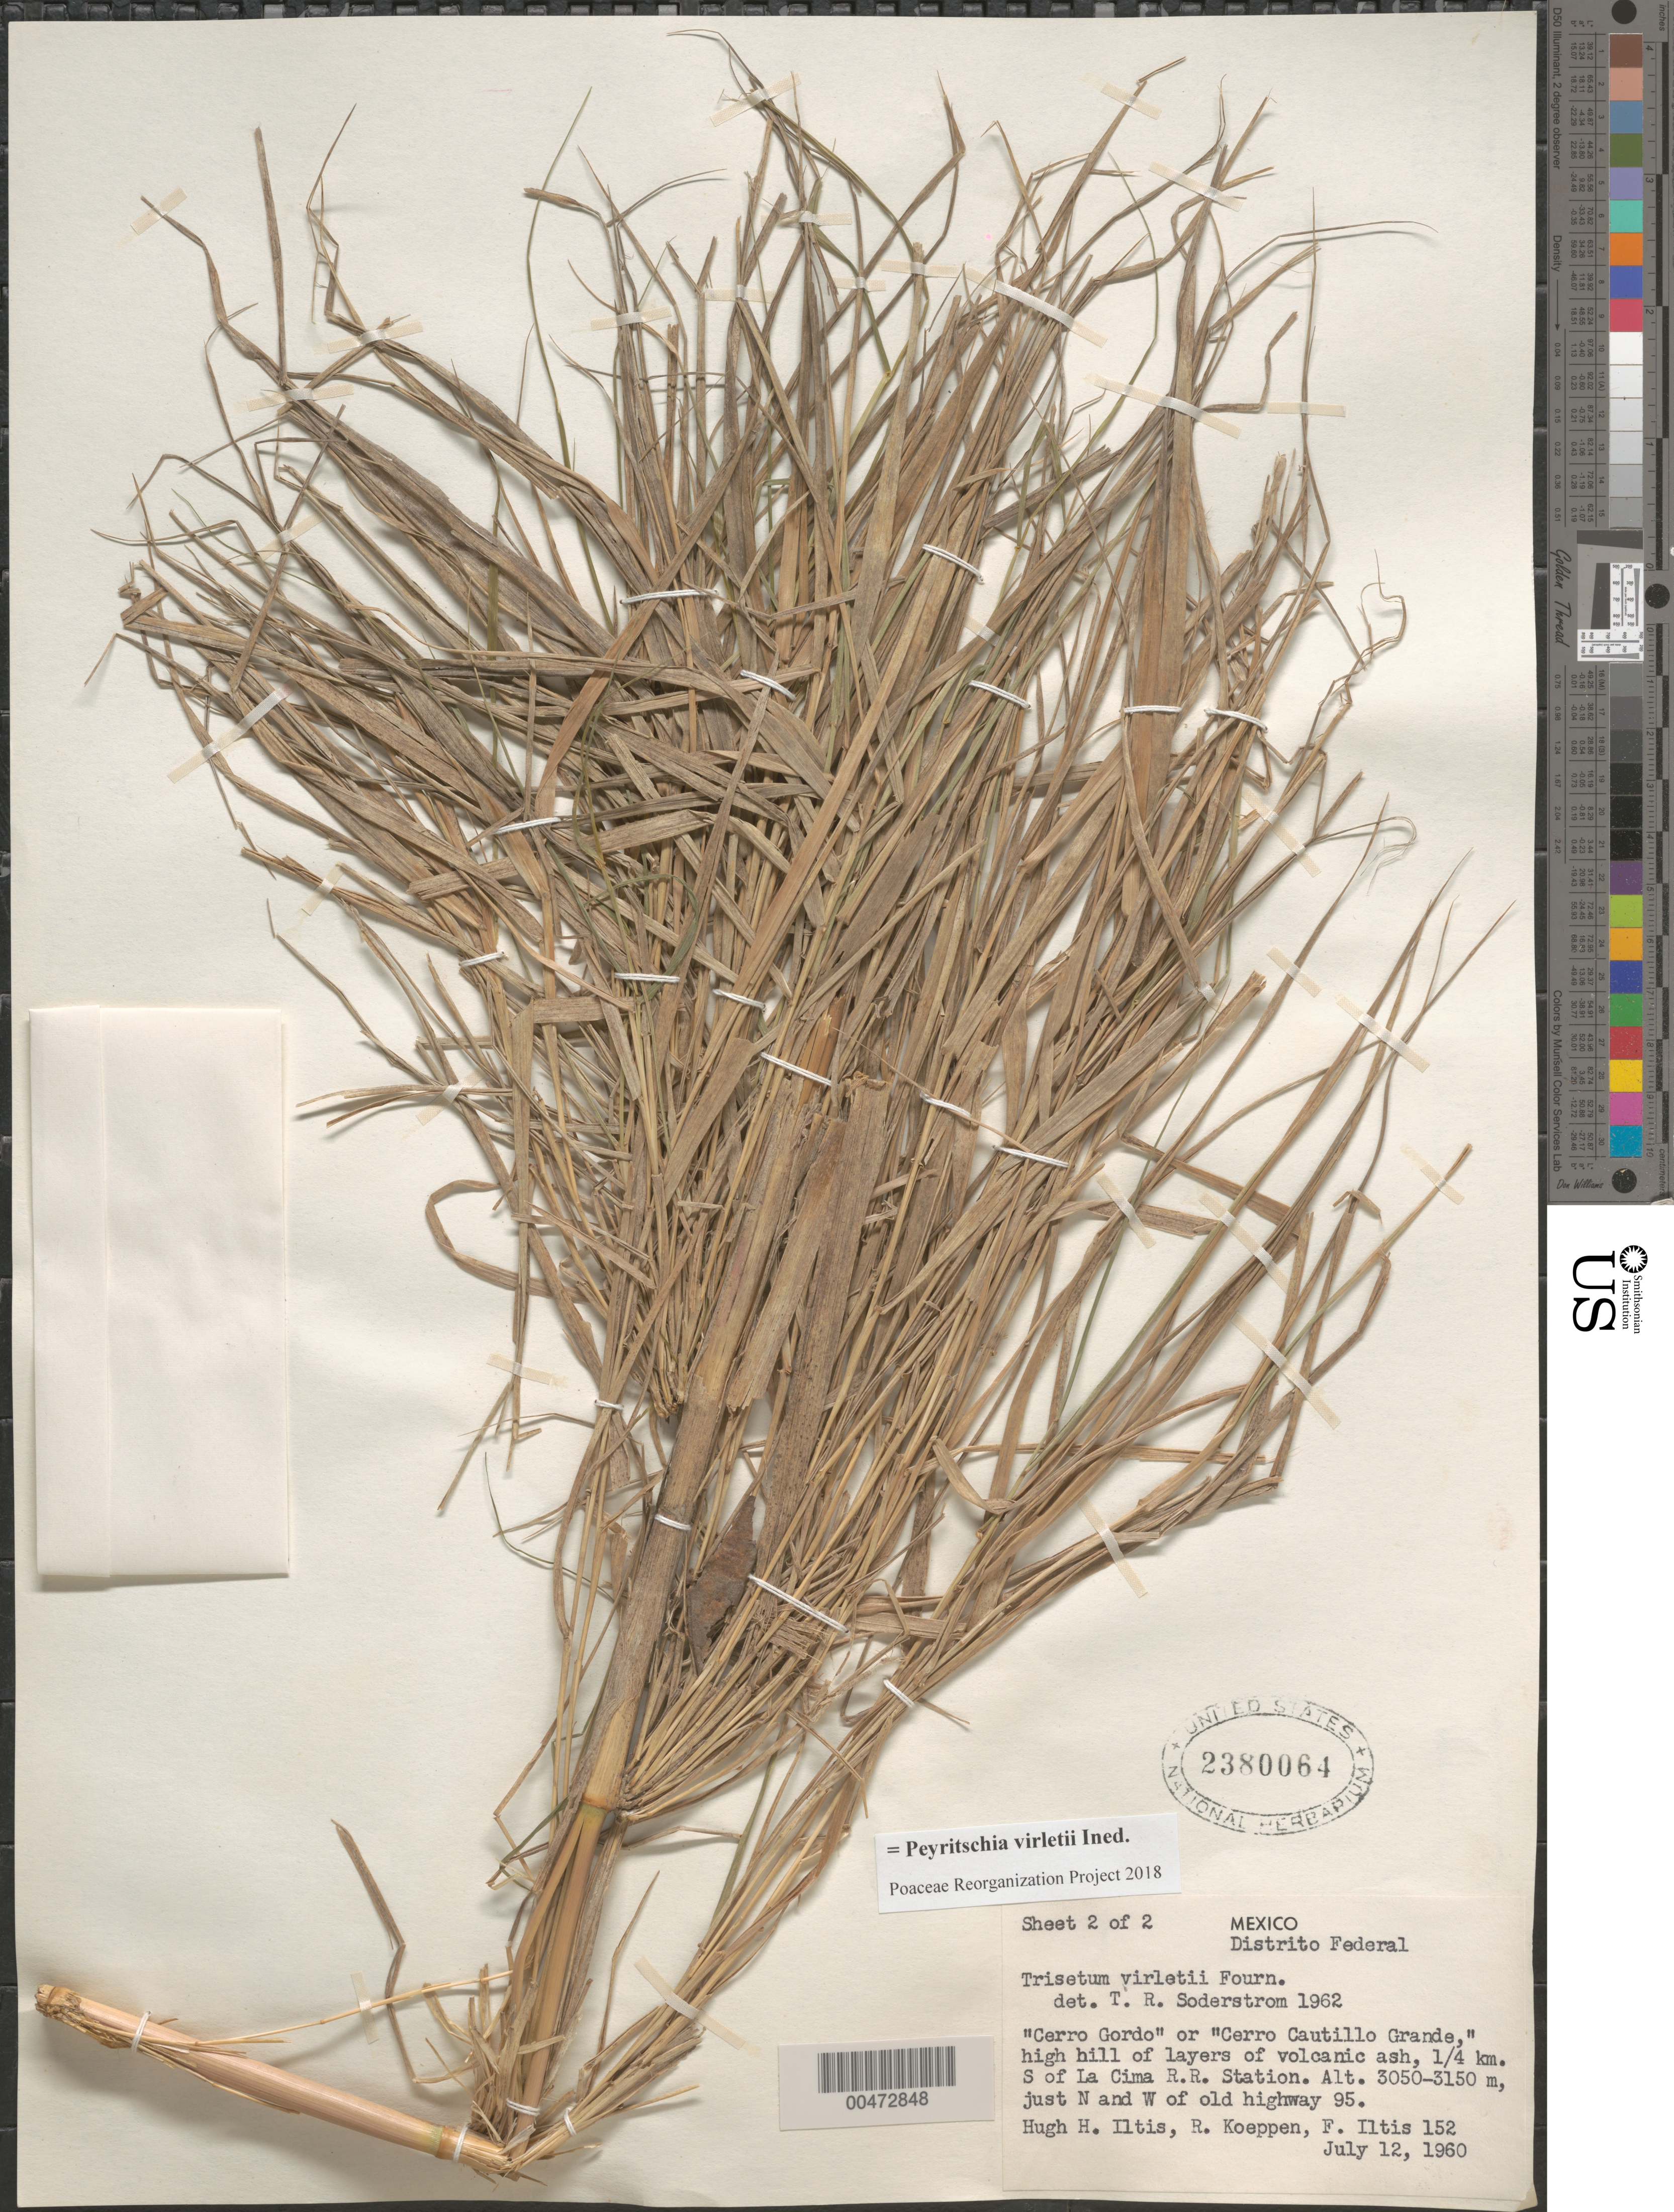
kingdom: Plantae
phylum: Tracheophyta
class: Liliopsida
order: Poales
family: Poaceae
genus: Peyritschia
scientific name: Peyritschia virletii ined.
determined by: Poaceae Reorganization Project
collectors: H. H. Iltis, R. C. Koeppen & F. S. Iltis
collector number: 152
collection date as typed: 12 Jul 1960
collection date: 1960-07-12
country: Mexico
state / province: Distrito Federal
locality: Cerro Gordo or Cerro Cautillo Grande, 0.25 km S of La Cima R.R. Station, just NW of old hwy 95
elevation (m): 3050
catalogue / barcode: US 2380064